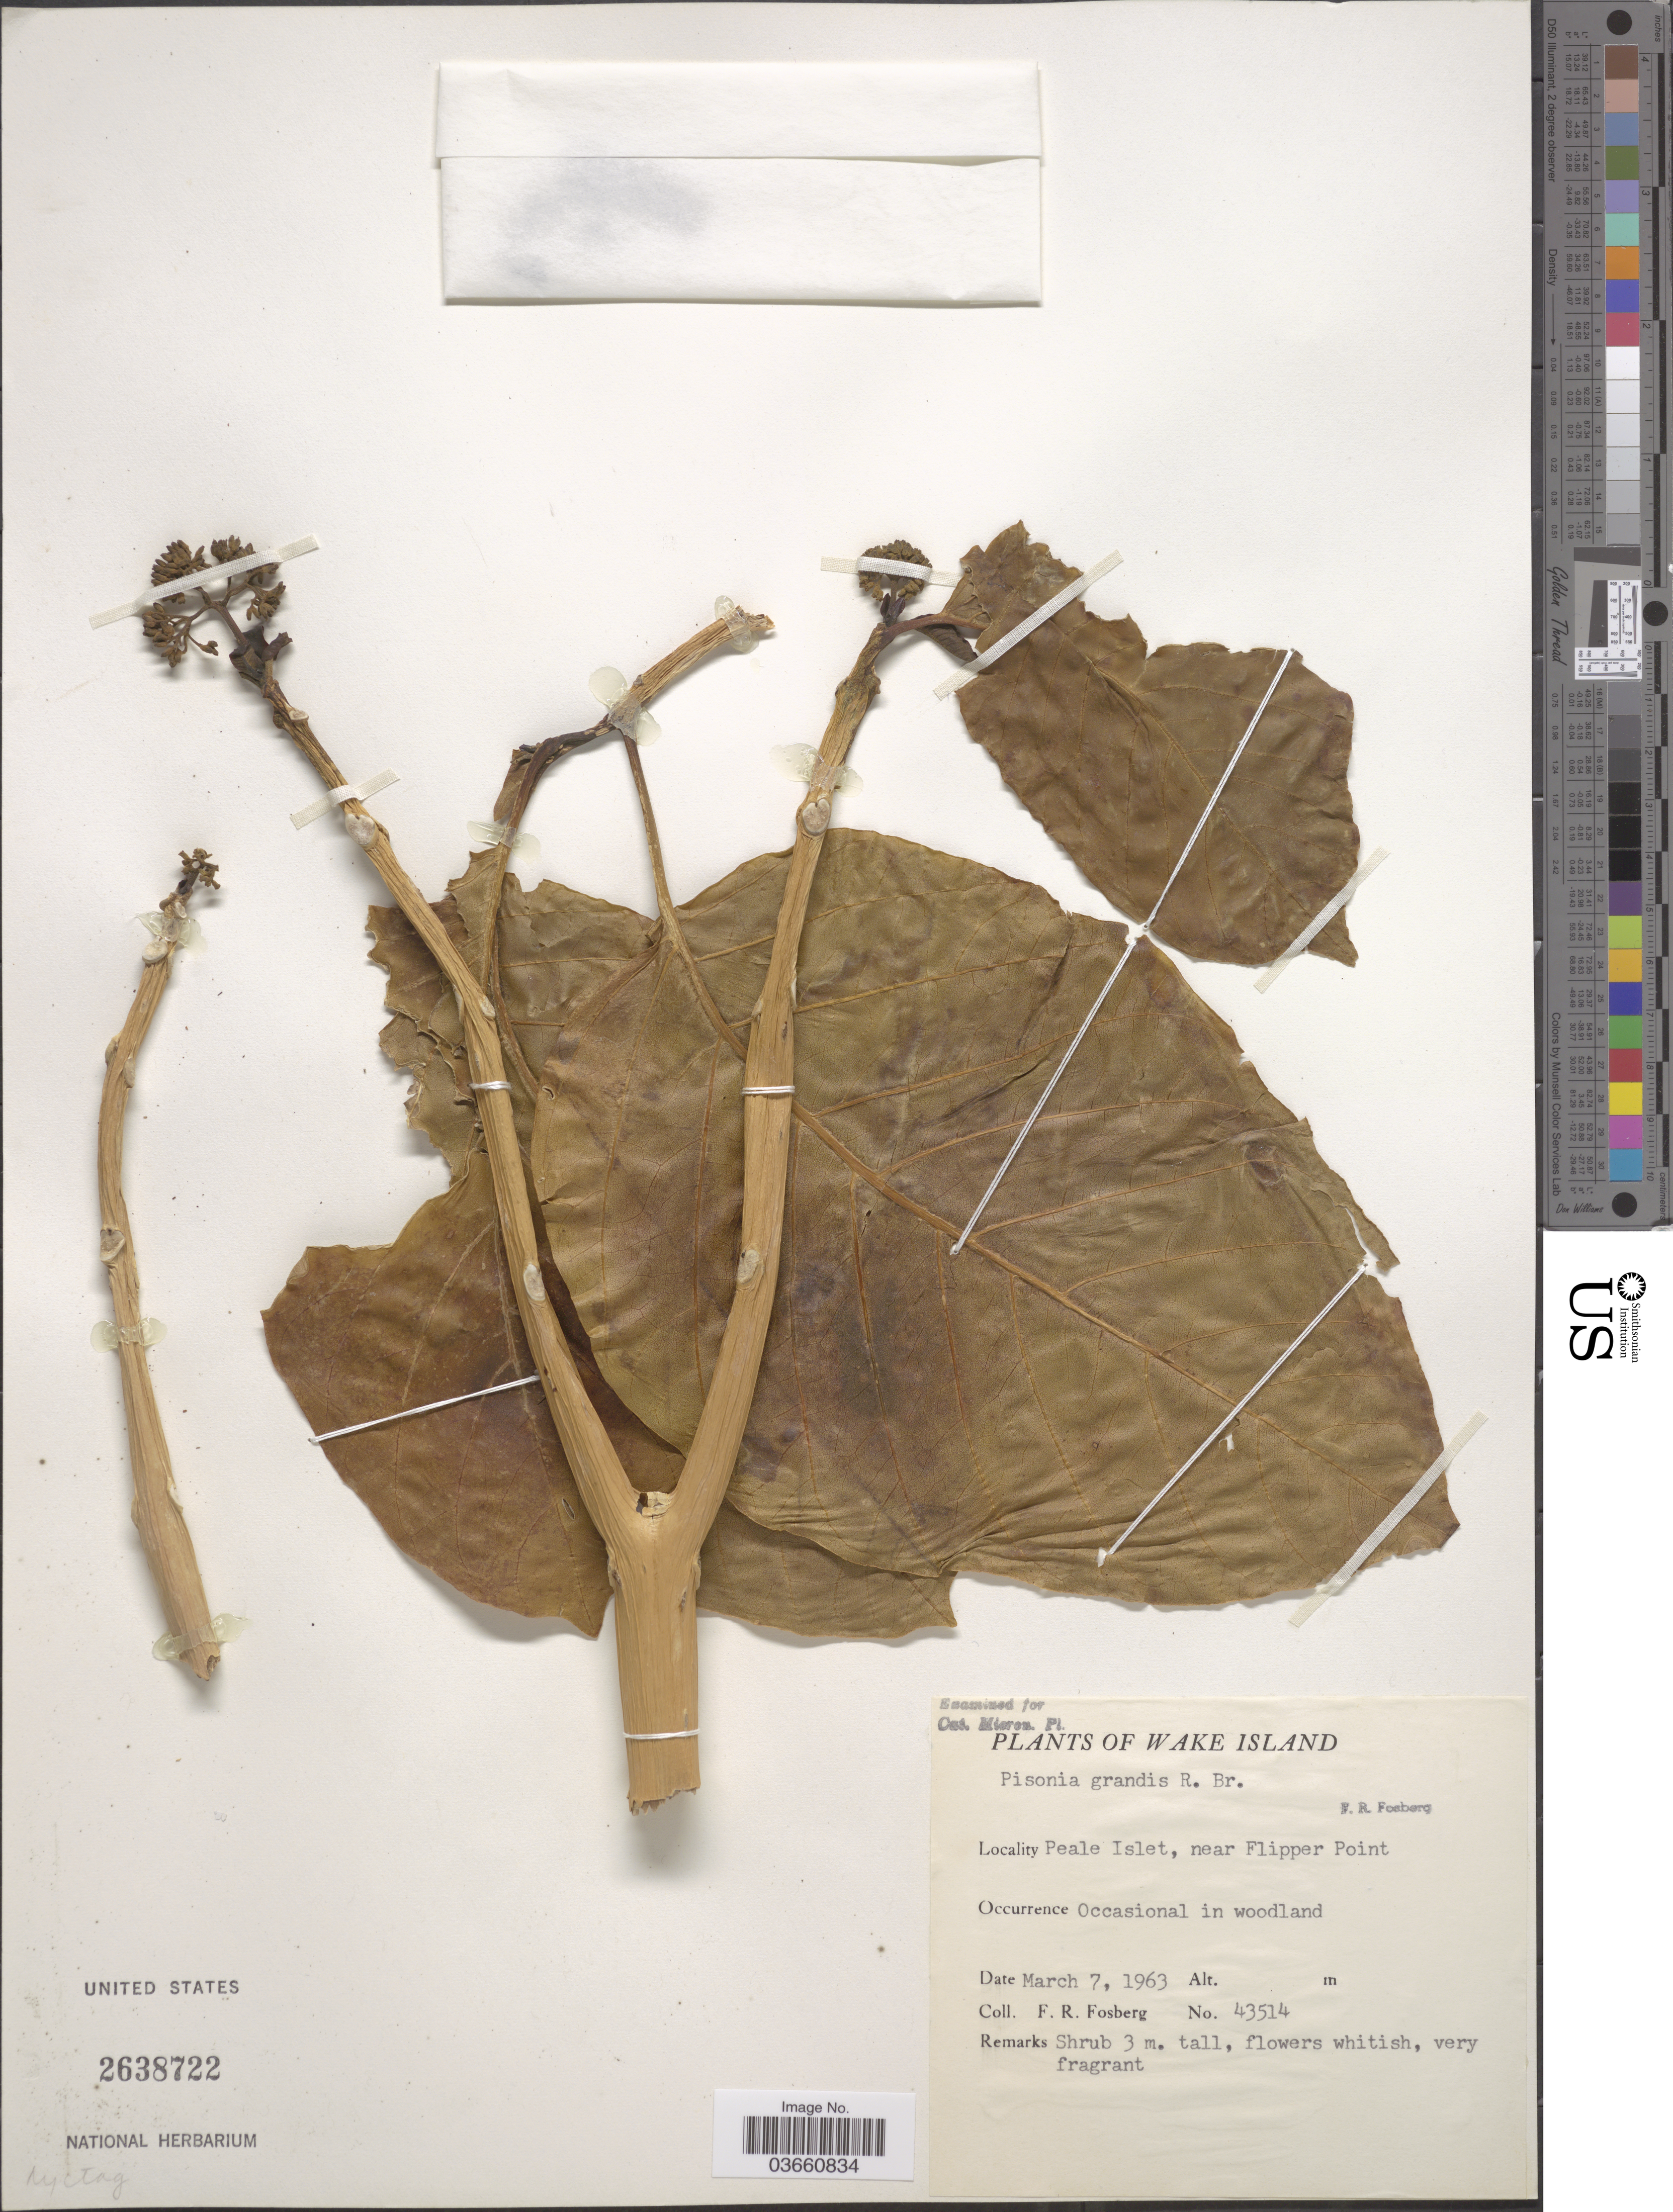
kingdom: Plantae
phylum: Tracheophyta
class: Magnoliopsida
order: Caryophyllales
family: Nyctaginaceae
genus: Pisonia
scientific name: Pisonia grandis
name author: R. Br.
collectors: F. R. Fosberg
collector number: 43514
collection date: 1963-03-07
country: U.S. Administered Pacific Islands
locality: Wake Island. Peale Islet, near Flipper Point.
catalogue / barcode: US 2638722